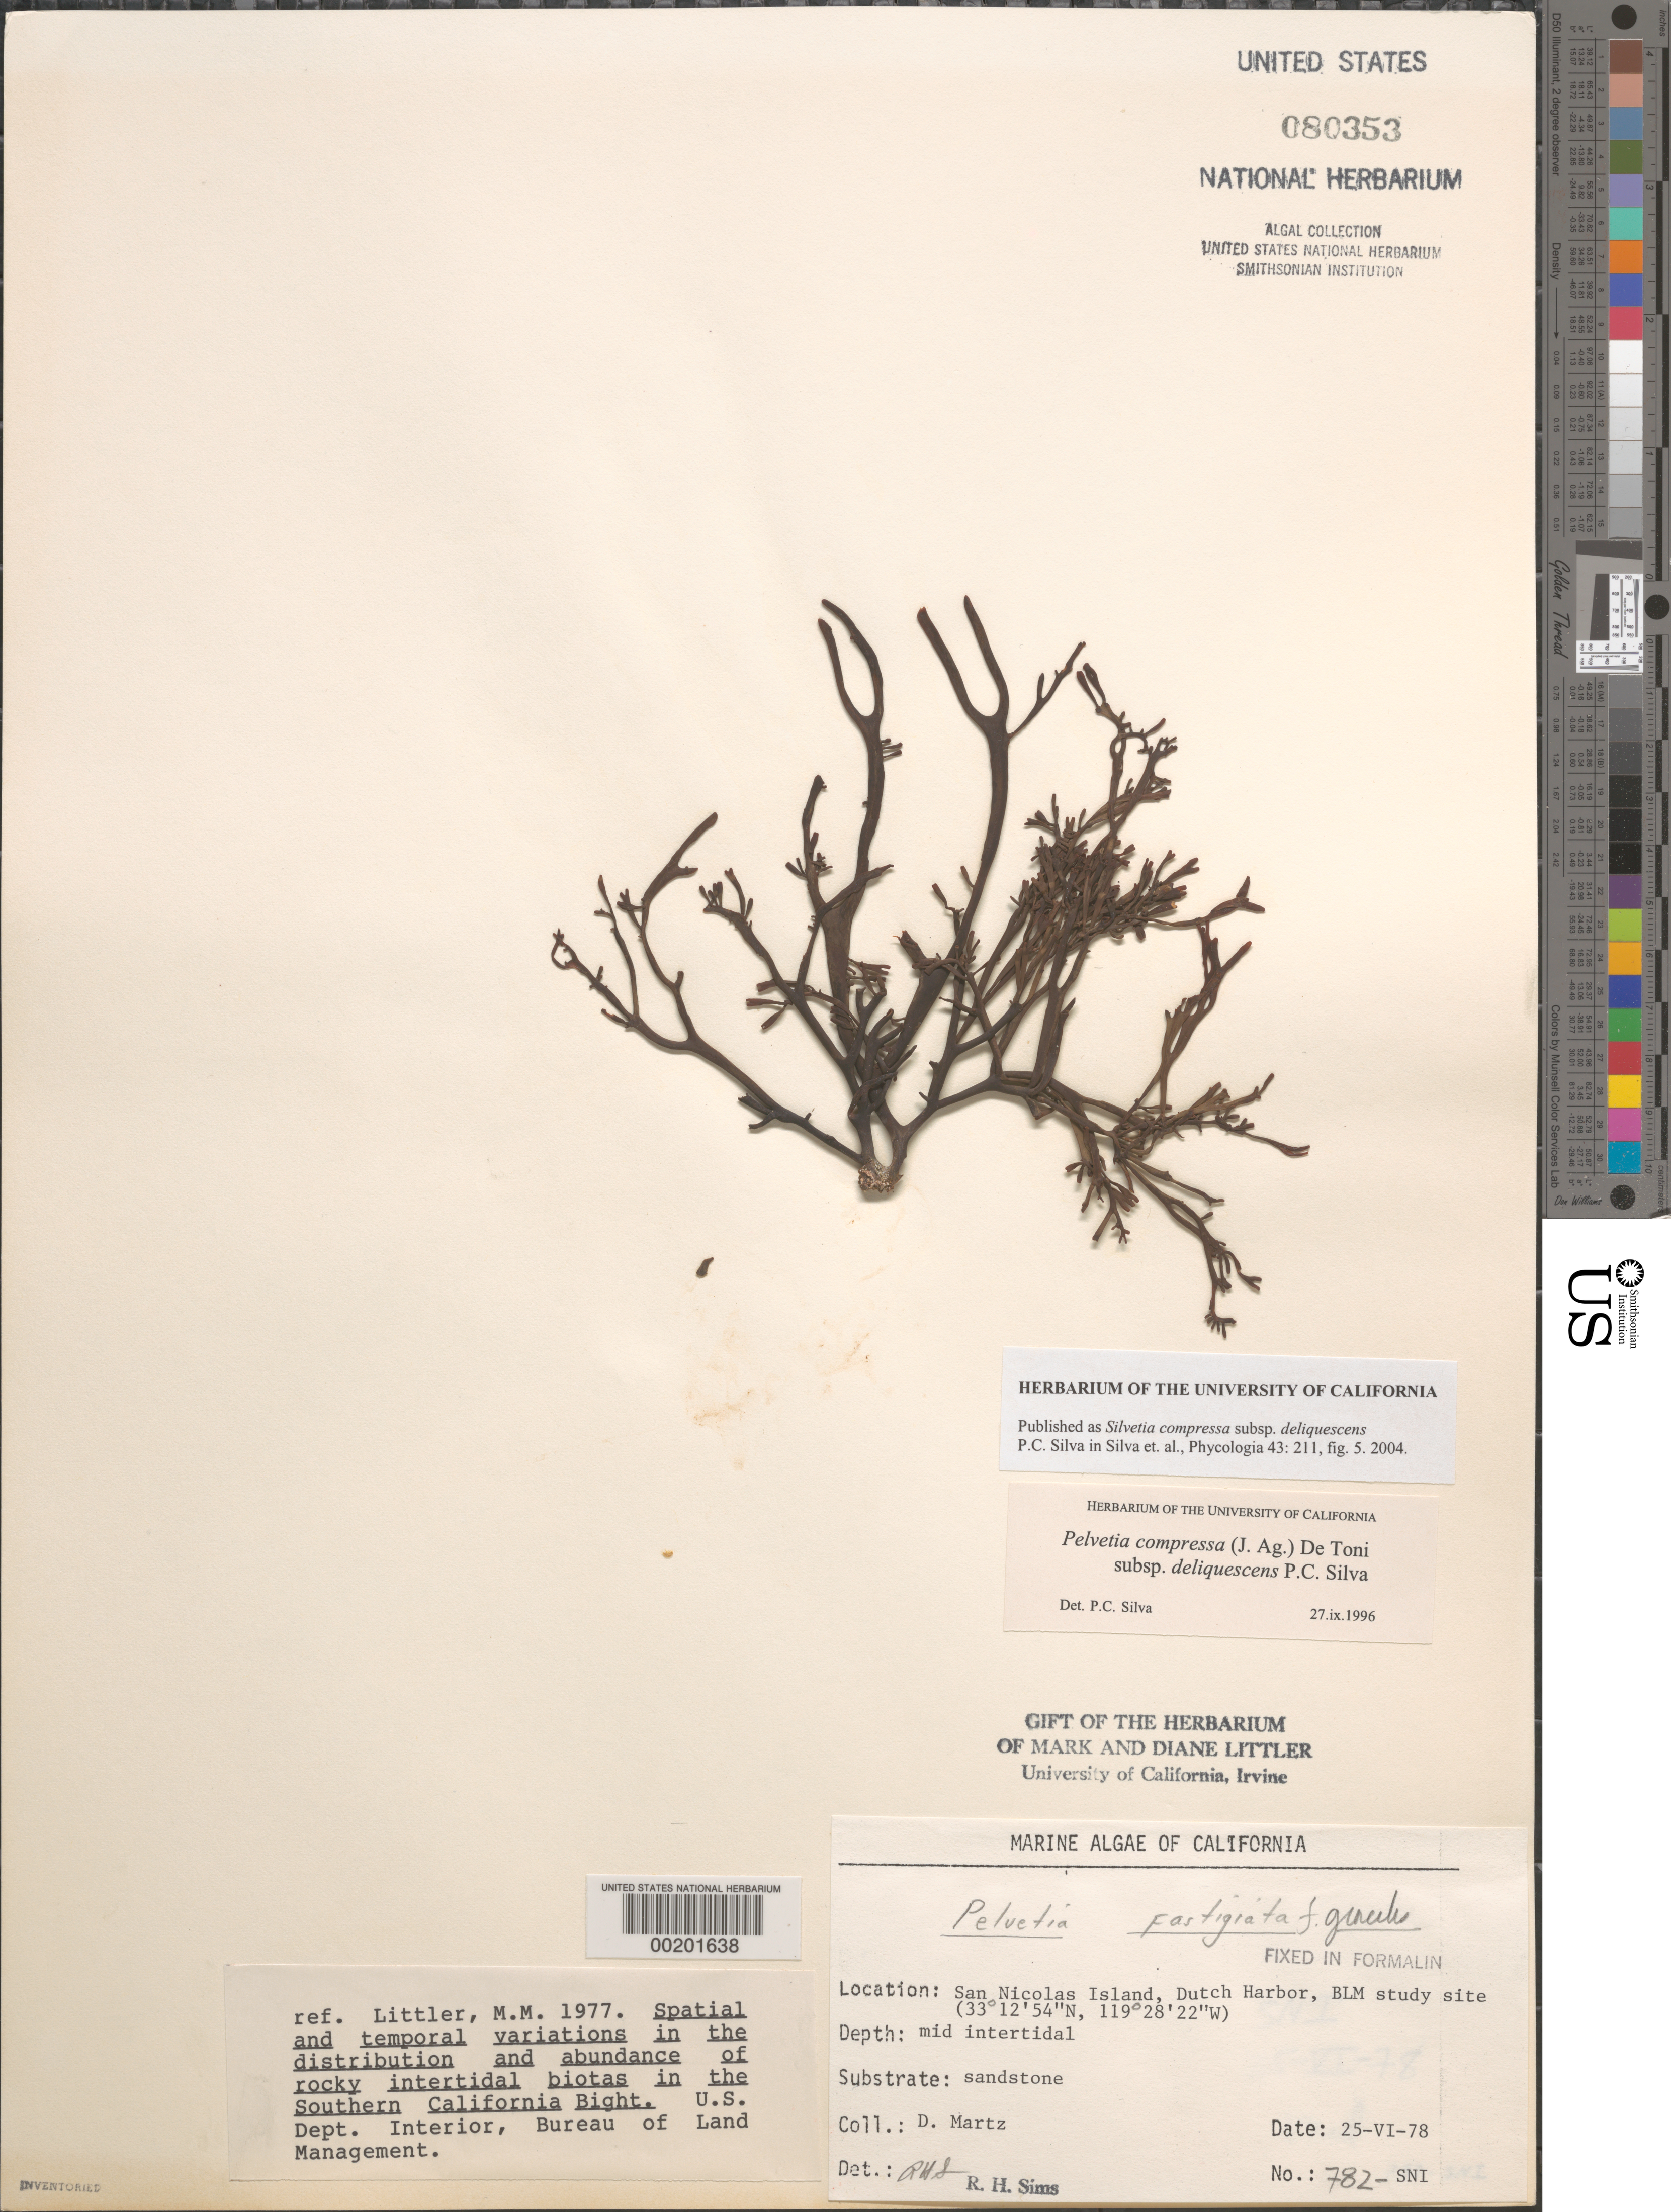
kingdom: Chromista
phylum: Ochrophyta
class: Phaeophyceae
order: Fucales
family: Fucaceae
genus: Silvetia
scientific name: Silvetia compressa subsp. deliquescens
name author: P.C. Silva in P.C. Silva et al.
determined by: Silva, P. C.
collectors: D. Martz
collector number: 782-SNI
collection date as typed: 25 Jun 1978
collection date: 1978-06-25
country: United States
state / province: California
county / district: Ventura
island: San Nicolas Island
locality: Dutch Harbor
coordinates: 33 12'54"N, 119 28'22"W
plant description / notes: BLM-SOCALBIGHT Rocky Intertidal Survey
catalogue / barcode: US 80353